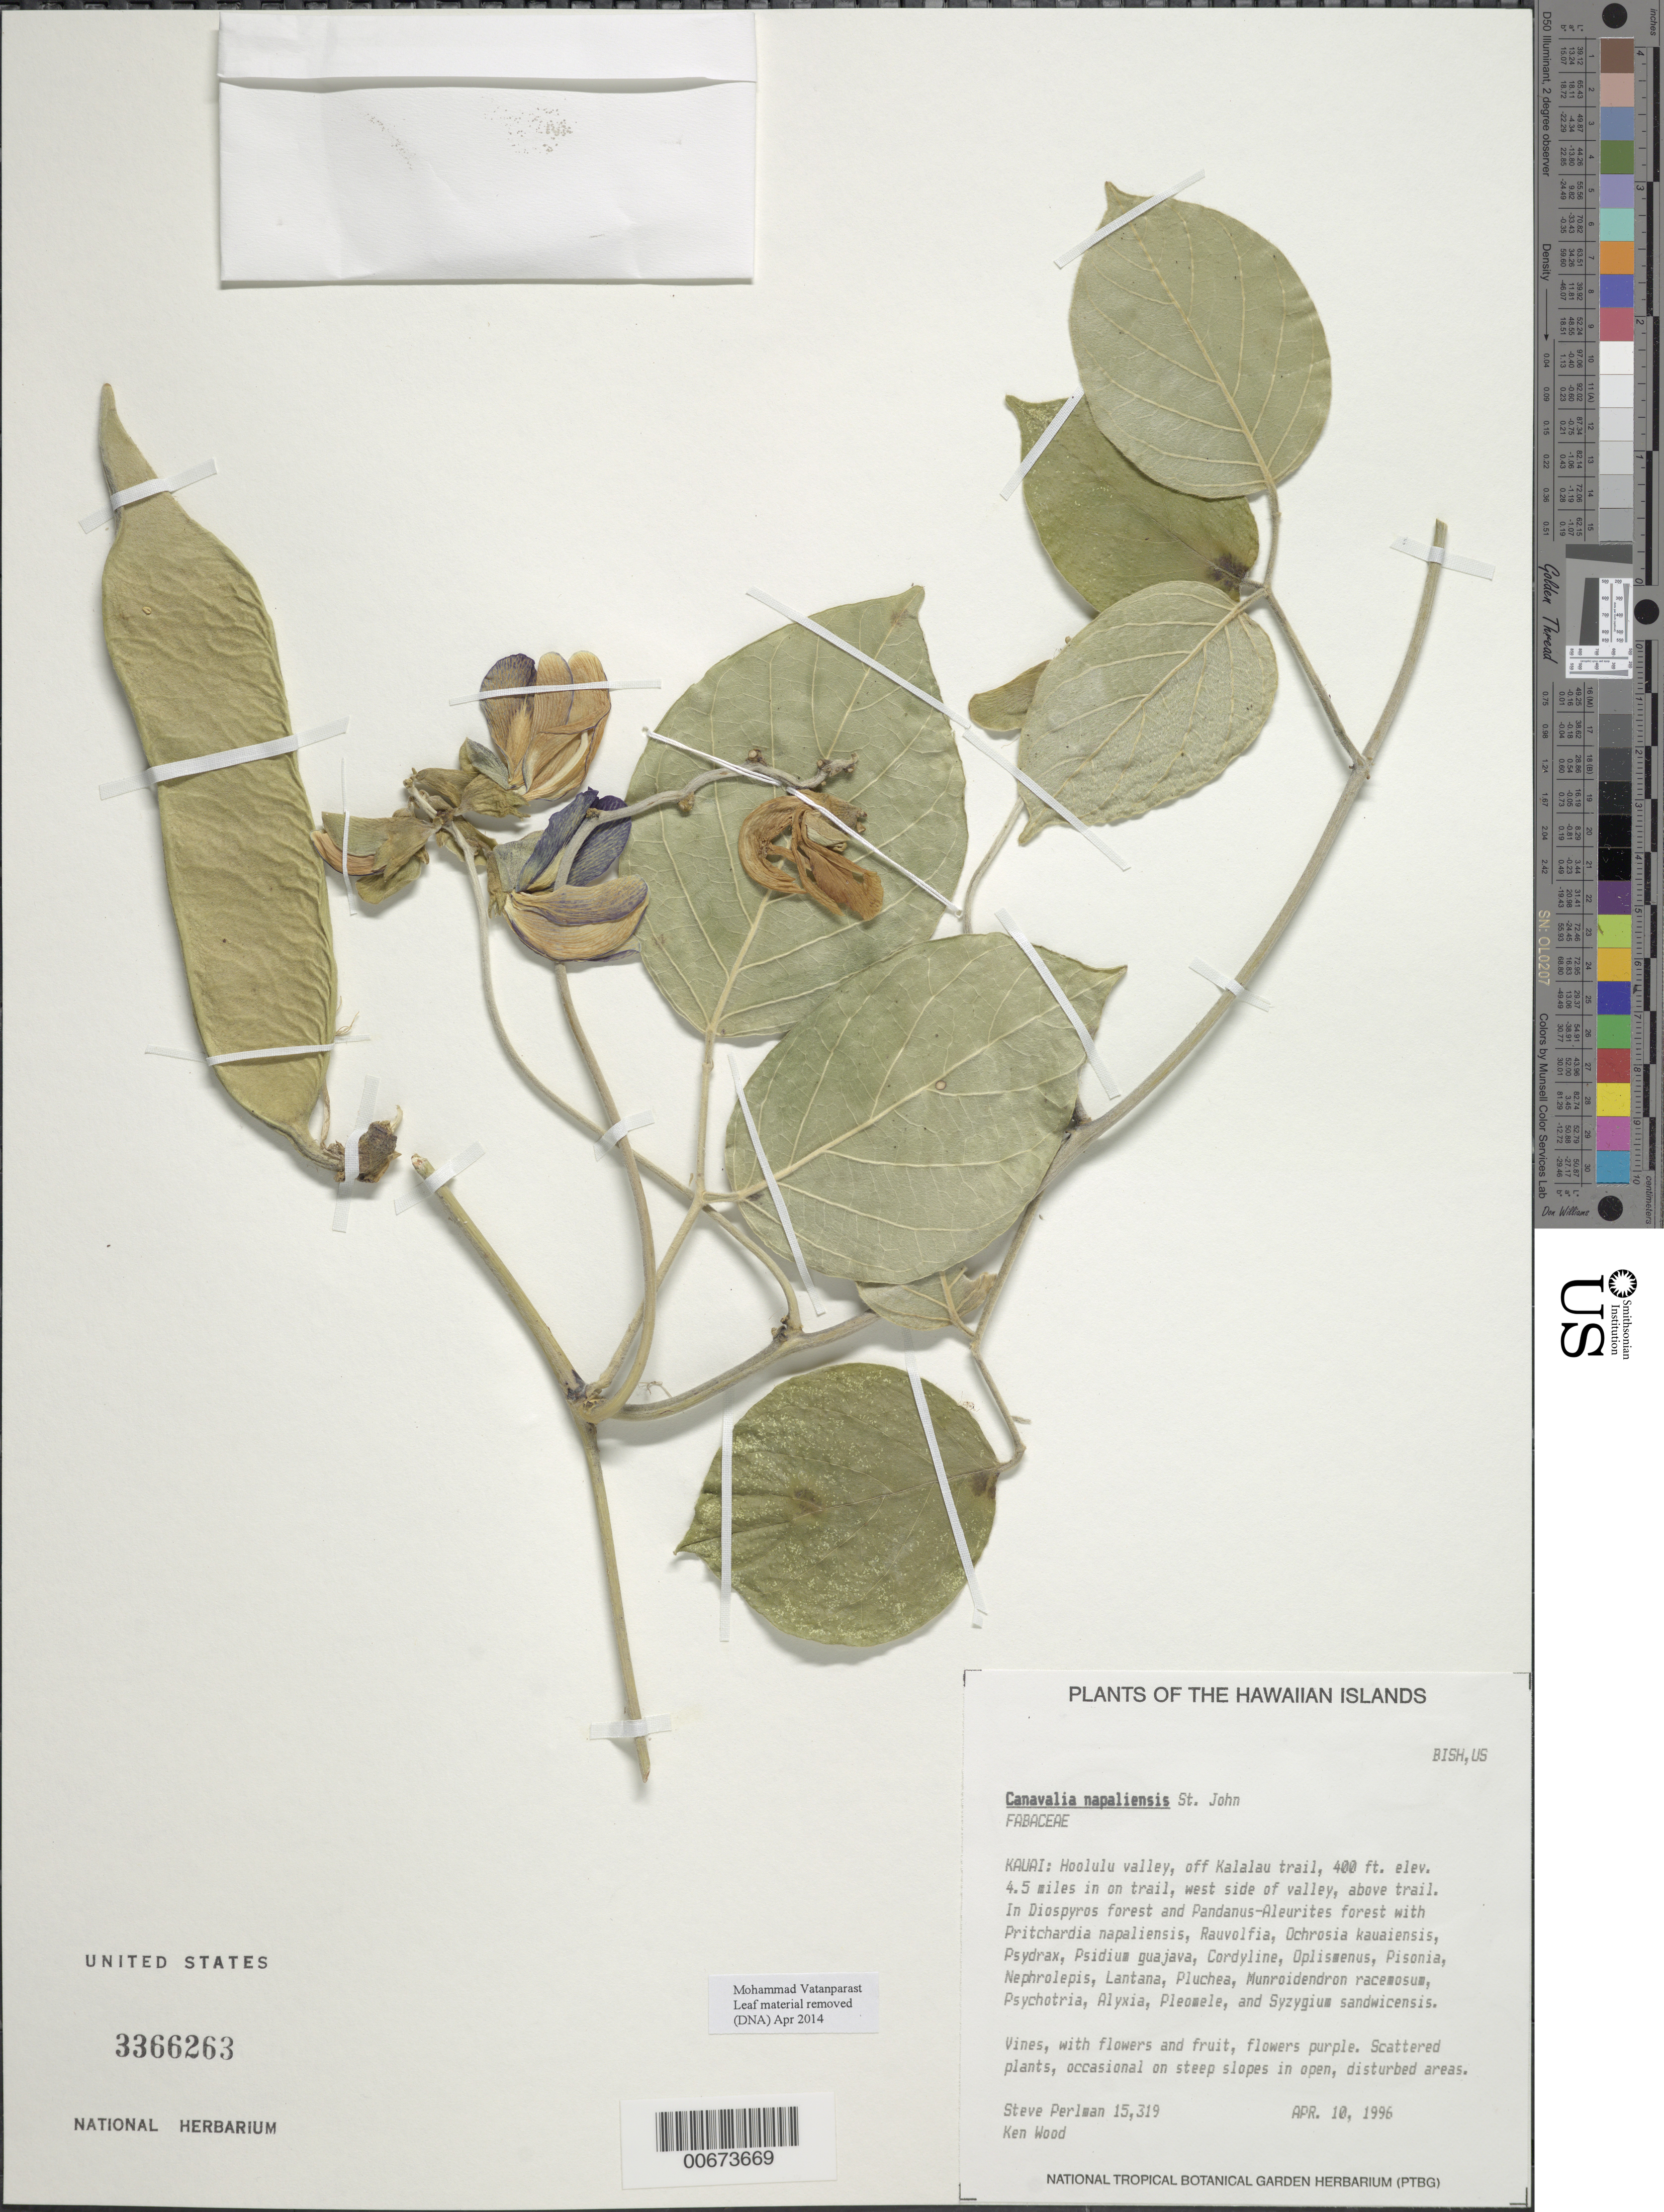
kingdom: Plantae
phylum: Tracheophyta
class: Magnoliopsida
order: Fabales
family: Fabaceae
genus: Canavalia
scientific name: Canavalia napaliensis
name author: H. St. John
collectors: S. P. Perlman & K. Wood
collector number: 15319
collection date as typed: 10 Apr 1996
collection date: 1996-04-10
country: United States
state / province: Hawaii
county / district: Kauai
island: Kaua'i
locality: Ho'olulu valley, off Kalalau trail, 4.5 miles in on trail, west side of valley, above trail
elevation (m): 122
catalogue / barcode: US 3366263